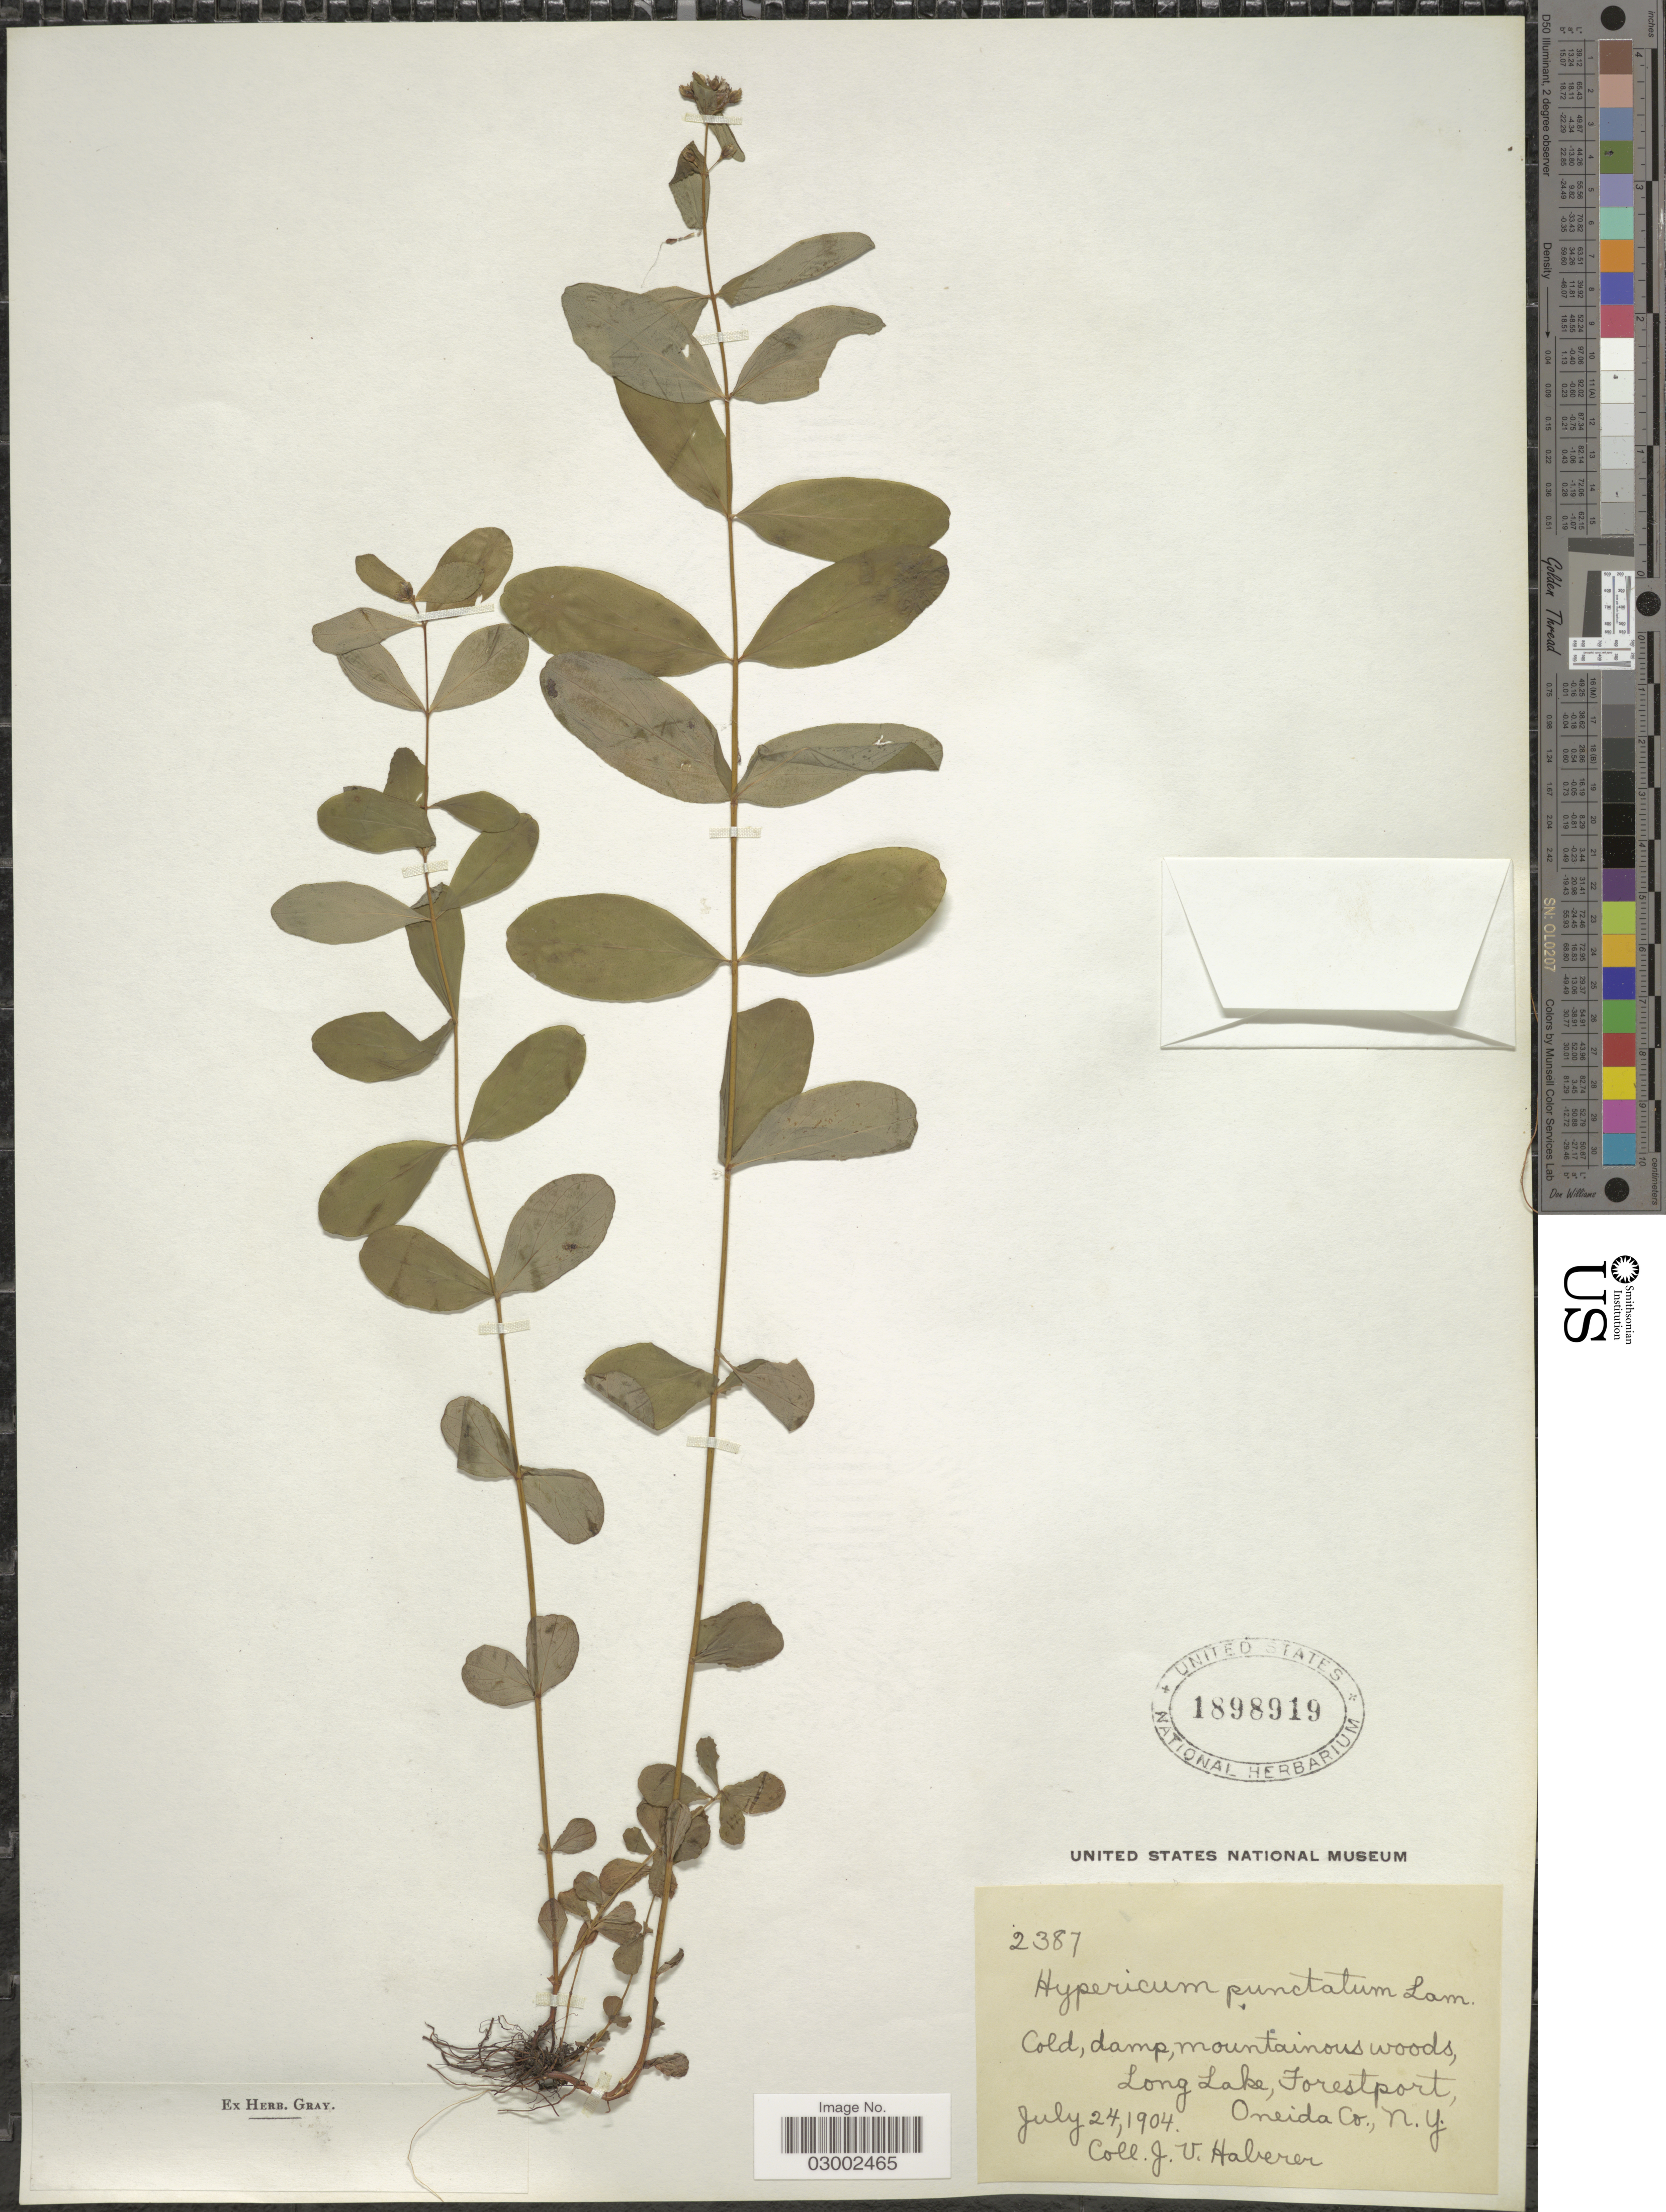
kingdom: Plantae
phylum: Tracheophyta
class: Magnoliopsida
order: Malpighiales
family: Hypericaceae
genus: Hypericum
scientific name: Hypericum punctatum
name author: Lam.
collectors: J. V. Haberer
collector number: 2387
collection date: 1904-07-24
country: United States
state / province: New York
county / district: Oneida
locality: Long Lake, Forestport, Oneida Co., N.Y.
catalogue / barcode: US 1898919